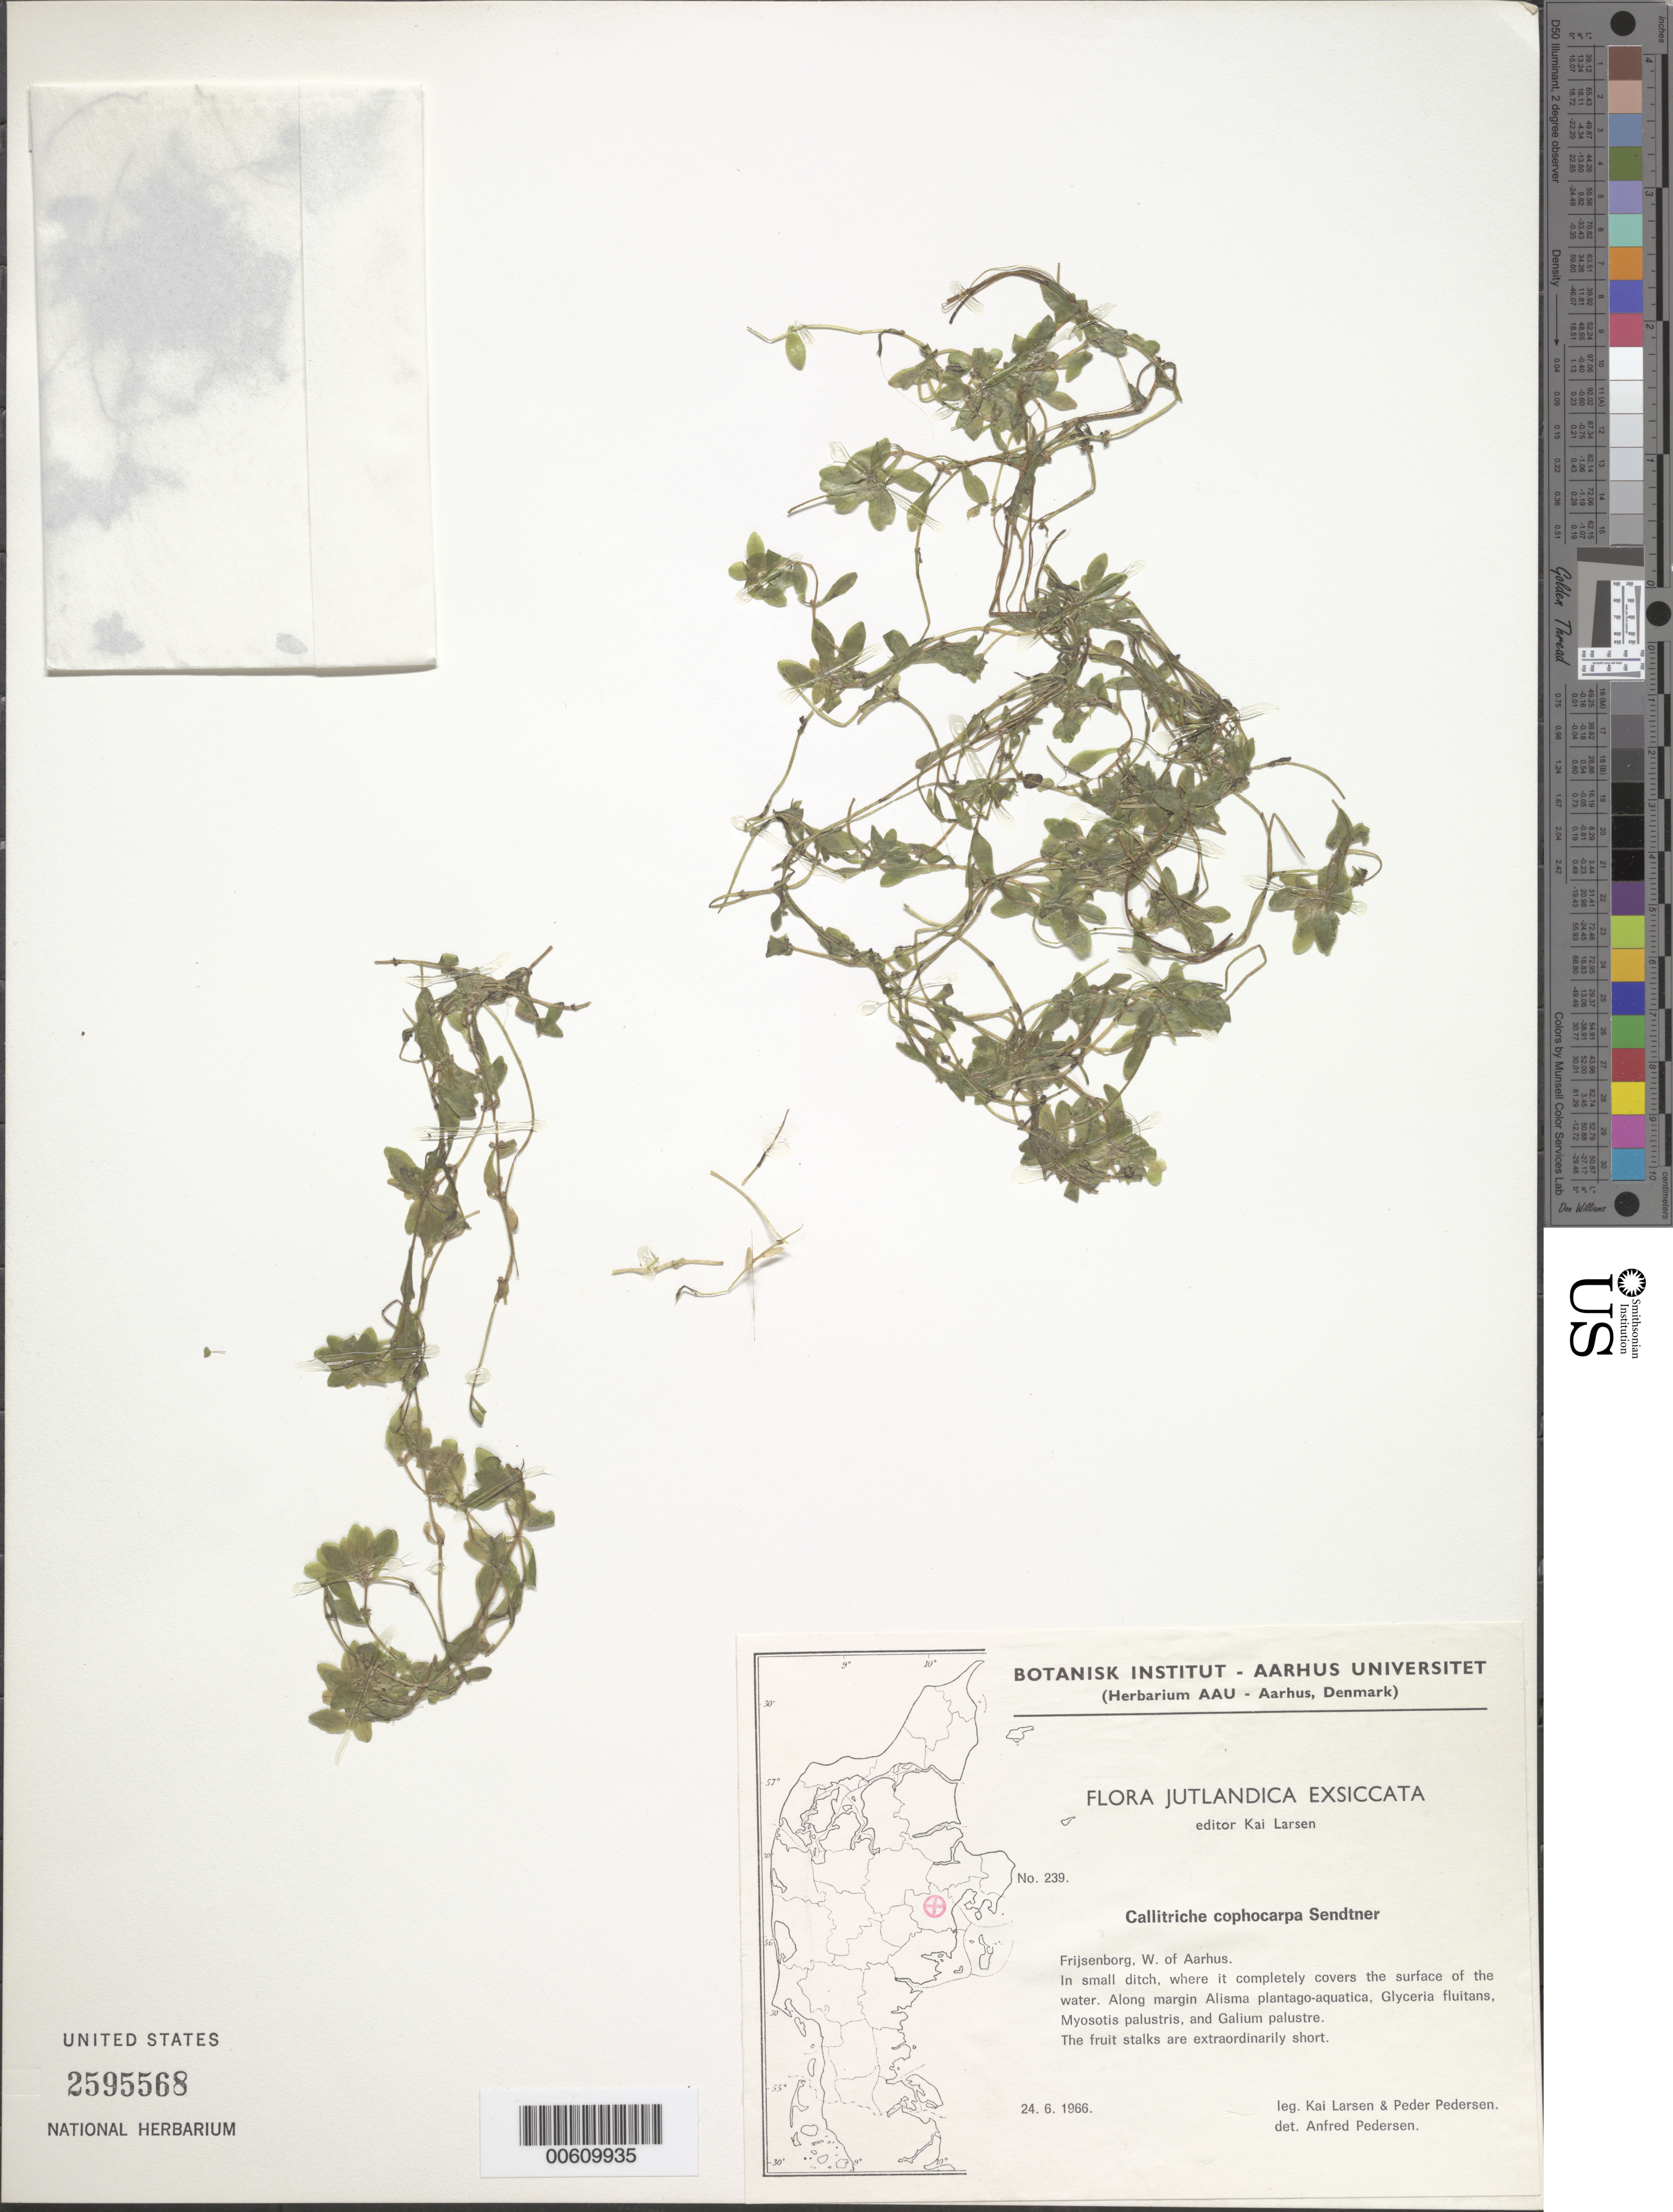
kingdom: Plantae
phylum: Tracheophyta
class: Magnoliopsida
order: Lamiales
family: Plantaginaceae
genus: Callitriche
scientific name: Callitriche cophocarpa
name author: Senendtner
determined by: Pedersen, A. B.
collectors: K. Larsen & P. Pedersen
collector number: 239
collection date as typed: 24 Jun 1966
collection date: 1966-06-24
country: Denmark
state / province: Midtjylland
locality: Frijsenborg, W of Aarhus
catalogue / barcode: US 2595568